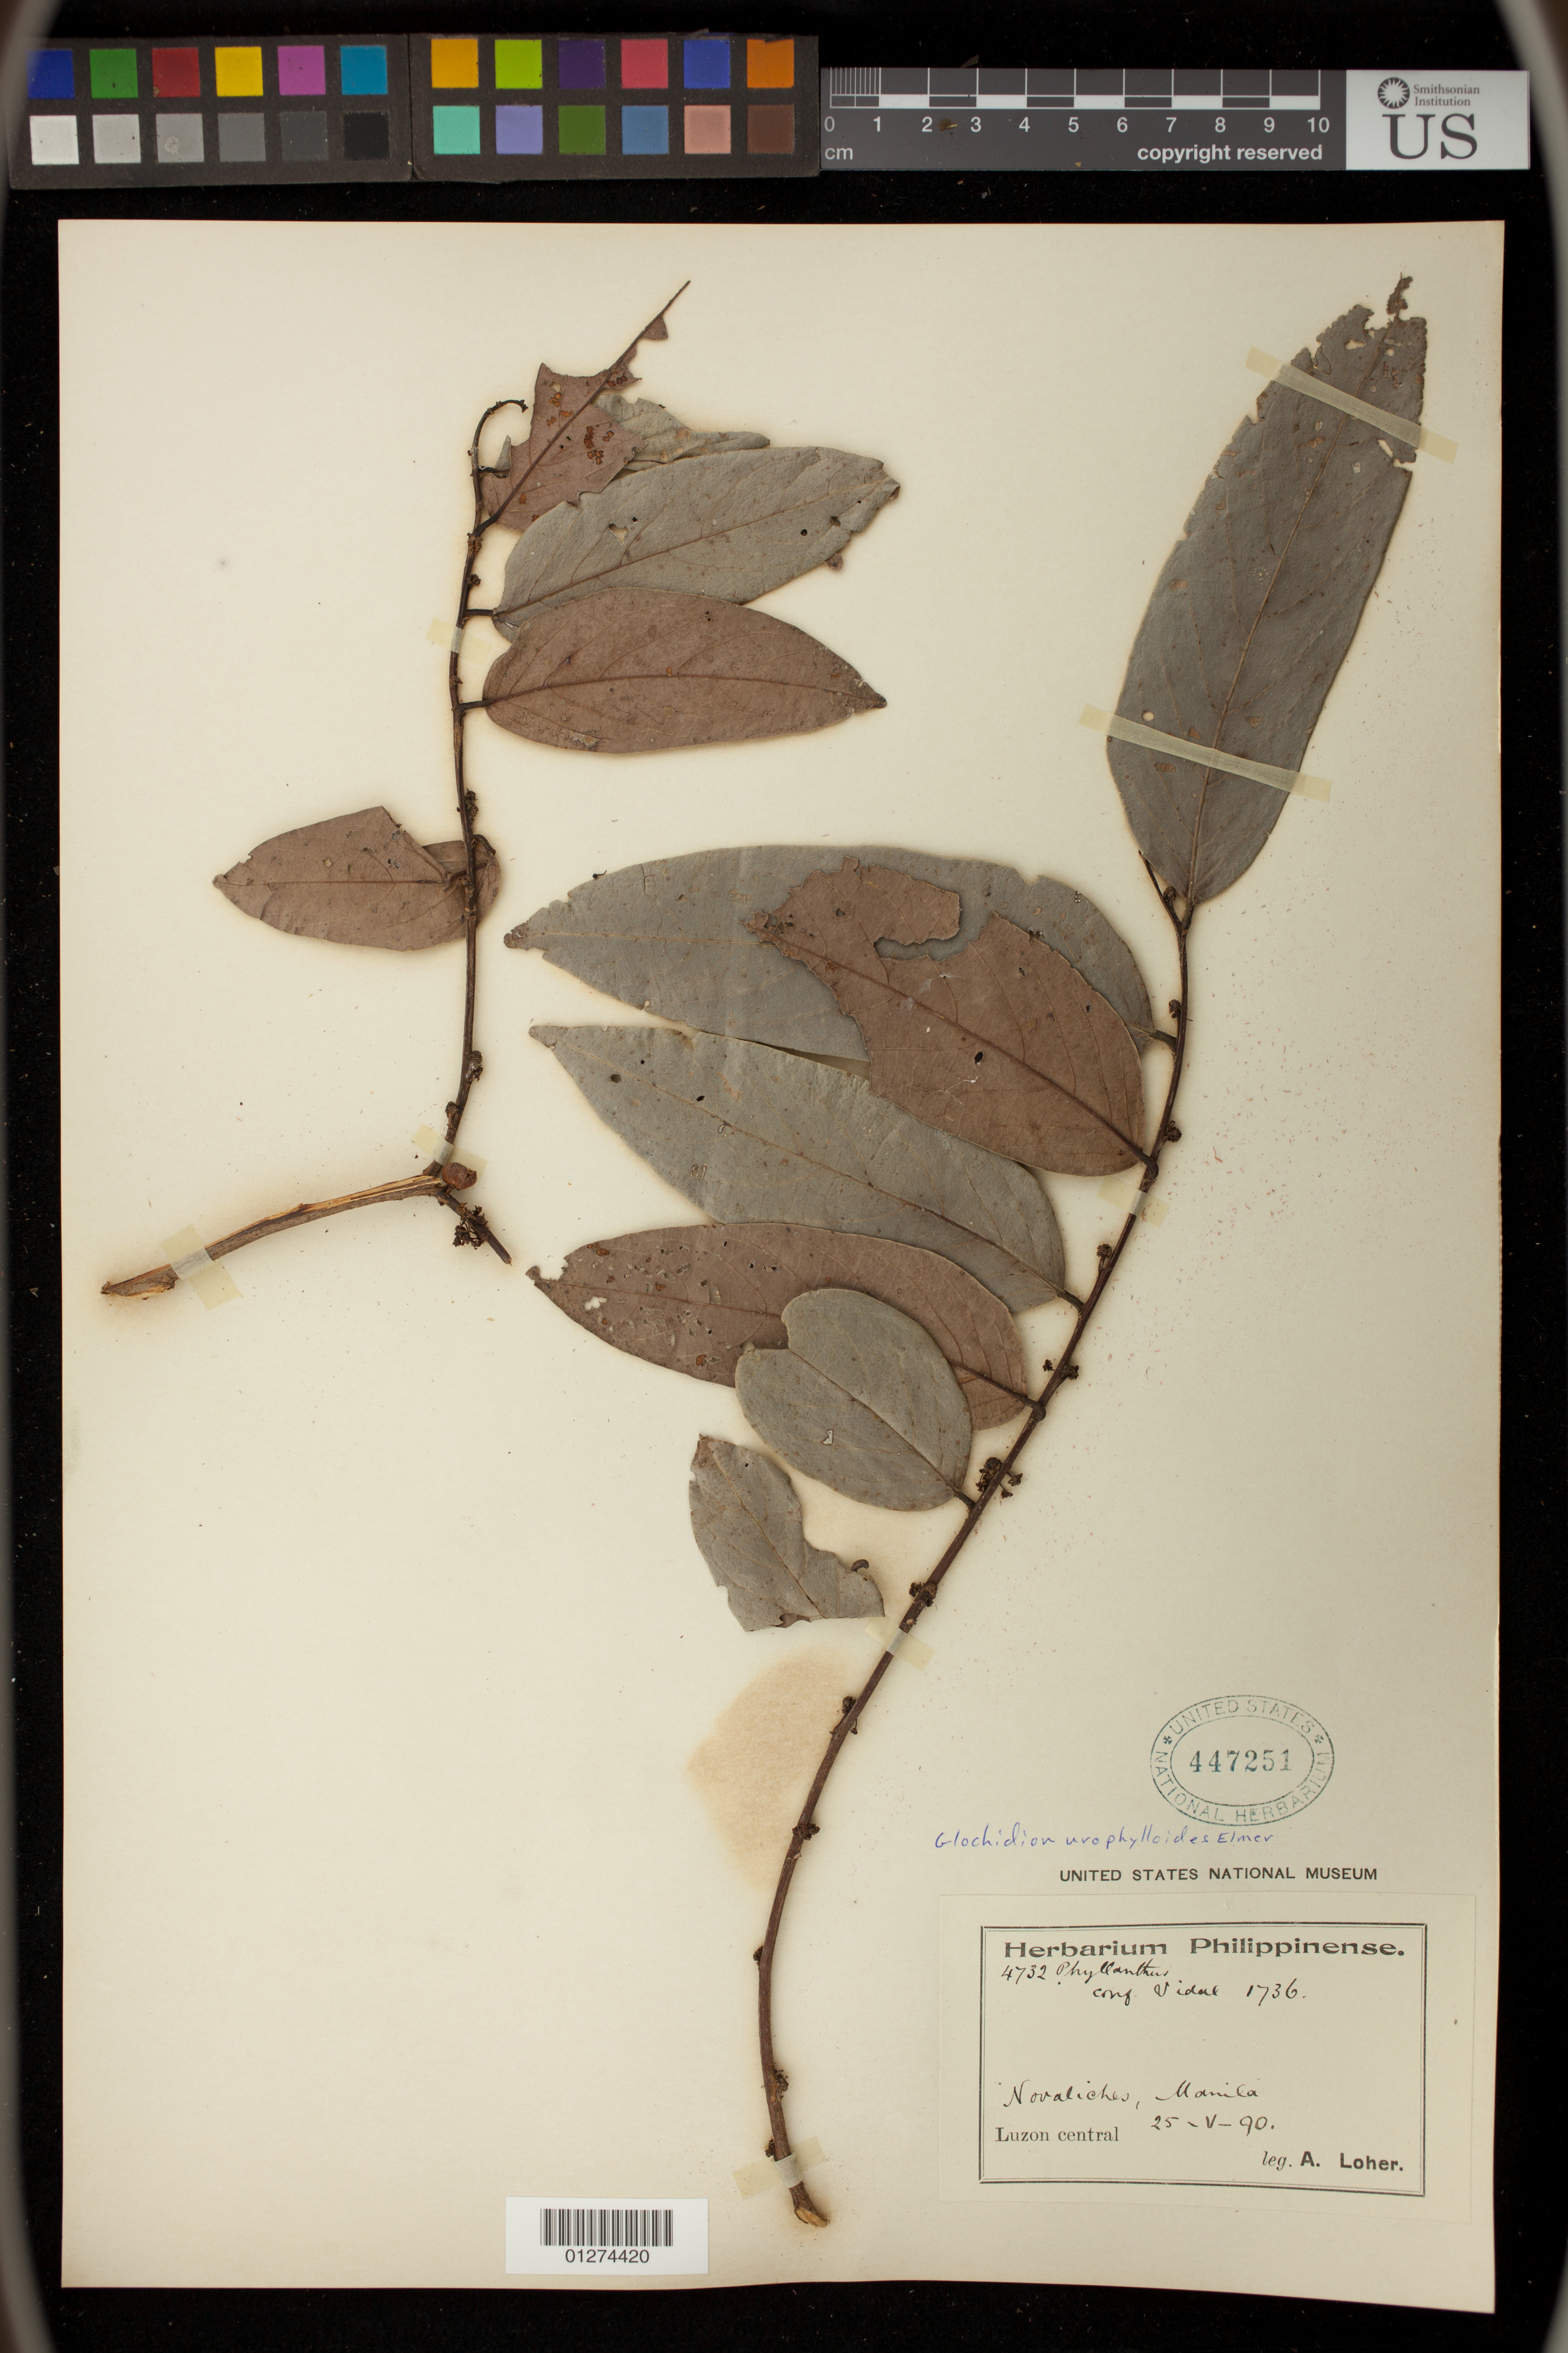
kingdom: Plantae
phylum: Tracheophyta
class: Magnoliopsida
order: Malpighiales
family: Phyllanthaceae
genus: Glochidion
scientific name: Glochidion urophylloides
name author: Elmer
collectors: A. Loher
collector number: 4732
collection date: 1890-05-25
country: Philippines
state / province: National Capital Region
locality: Novaliches, Manilla, Luzon central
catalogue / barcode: US 447251